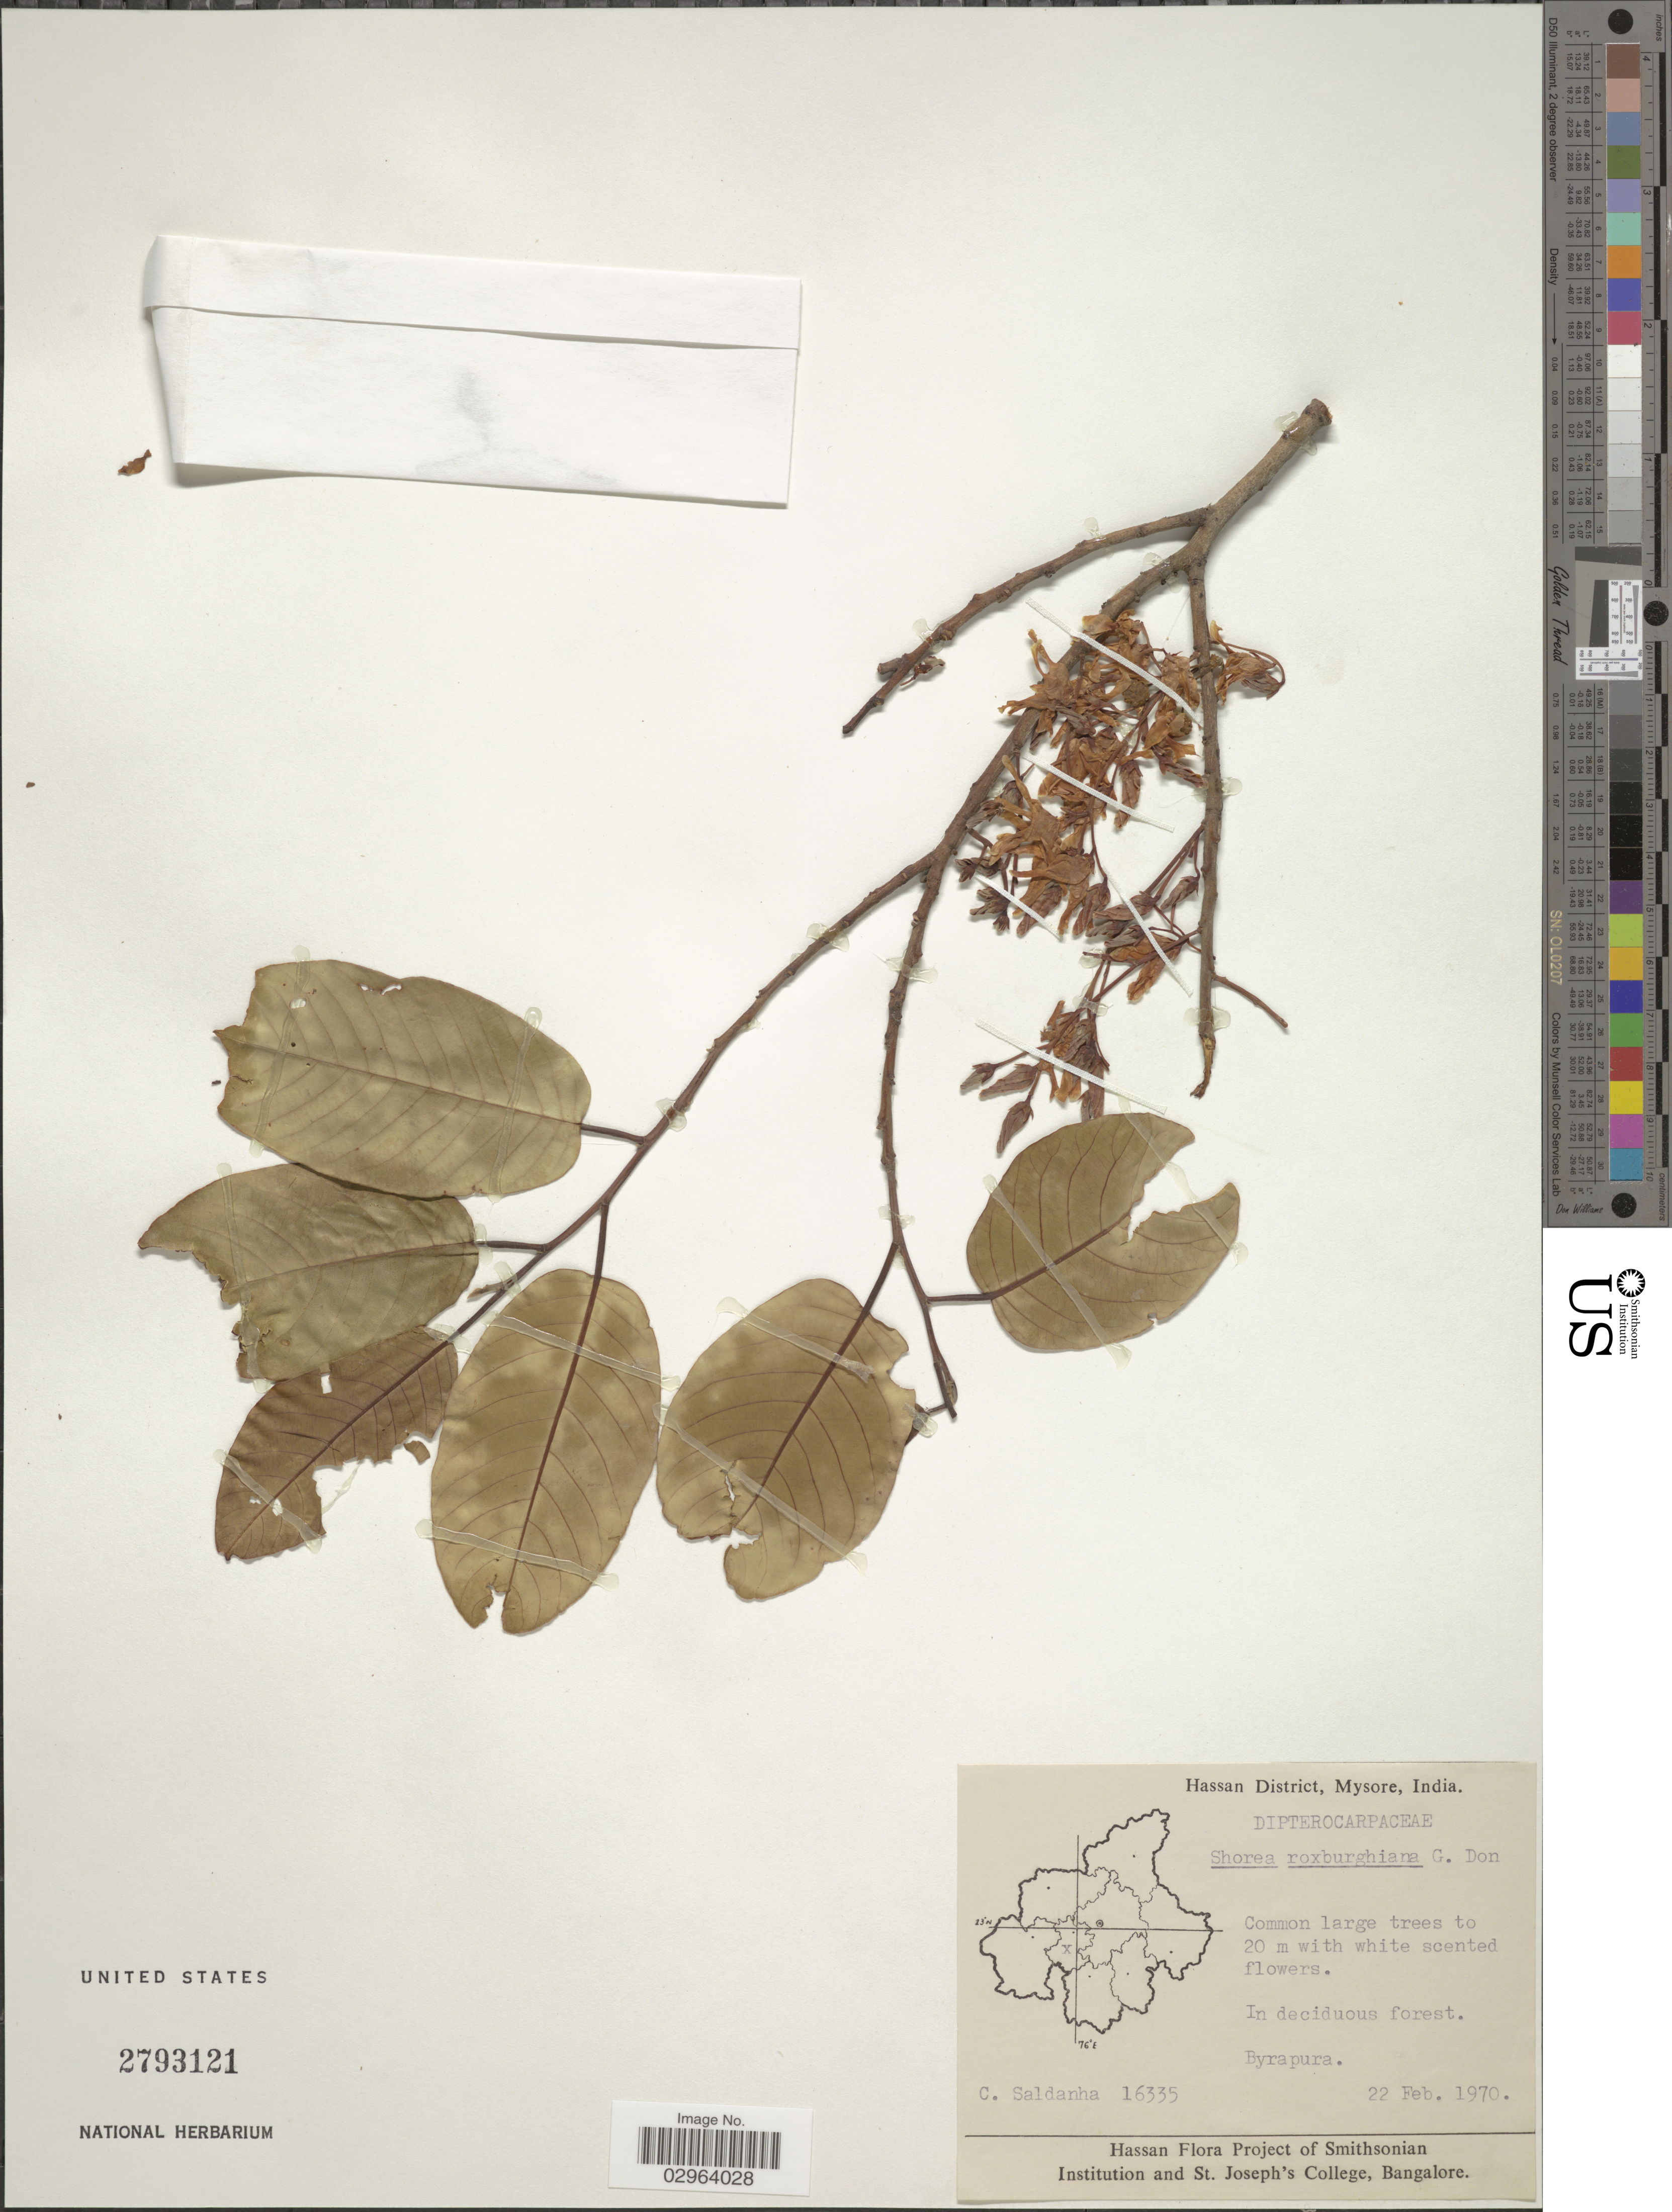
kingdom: Plantae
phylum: Tracheophyta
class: Magnoliopsida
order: Malvales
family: Dipterocarpaceae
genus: Anthoshorea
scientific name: Anthoshorea roxburghii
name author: (G. Don) P.S. Ashton & J. Heck.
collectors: C. Saldanha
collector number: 16335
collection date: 1970-02-22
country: India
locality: Hassan District, Mysore. Byrapura.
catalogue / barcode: US 2793121